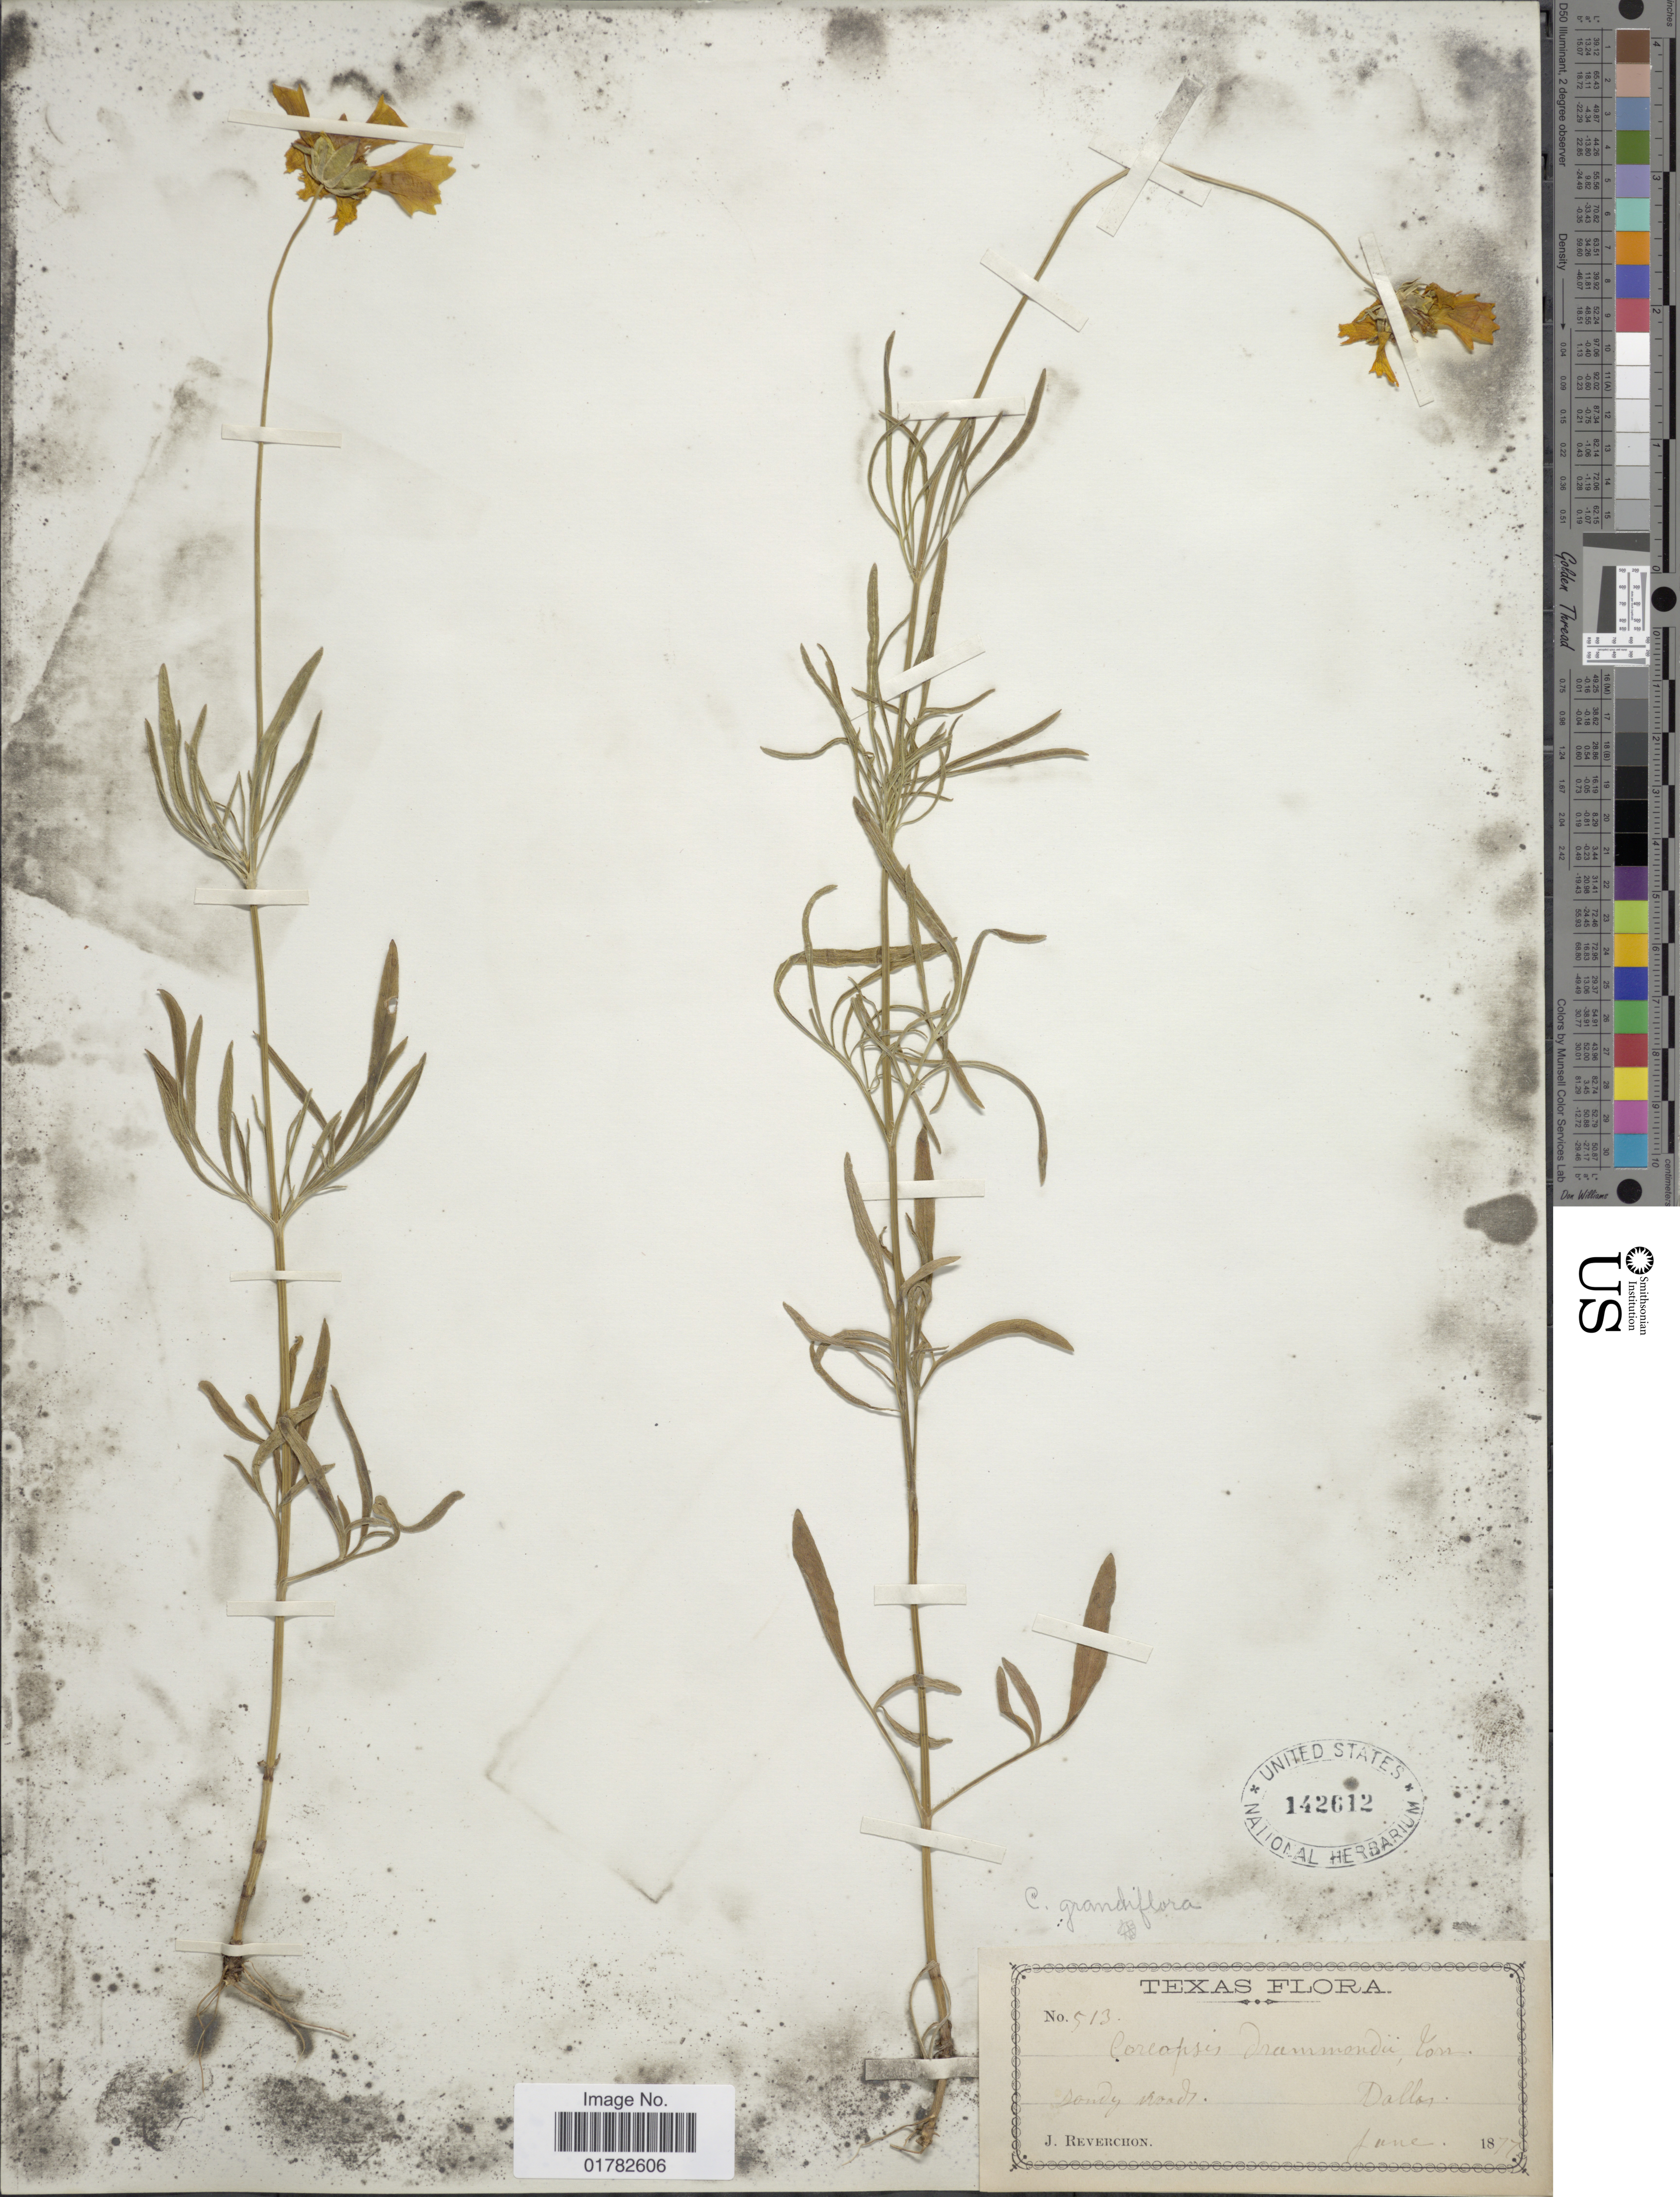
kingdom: Plantae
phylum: Tracheophyta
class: Magnoliopsida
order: Asterales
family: Asteraceae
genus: Coreopsis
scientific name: Coreopsis grandiflora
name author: Nutt.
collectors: J. Reverchon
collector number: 513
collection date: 1877-06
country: United States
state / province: Texas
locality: Sandy woods, Dallas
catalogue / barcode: US 142612